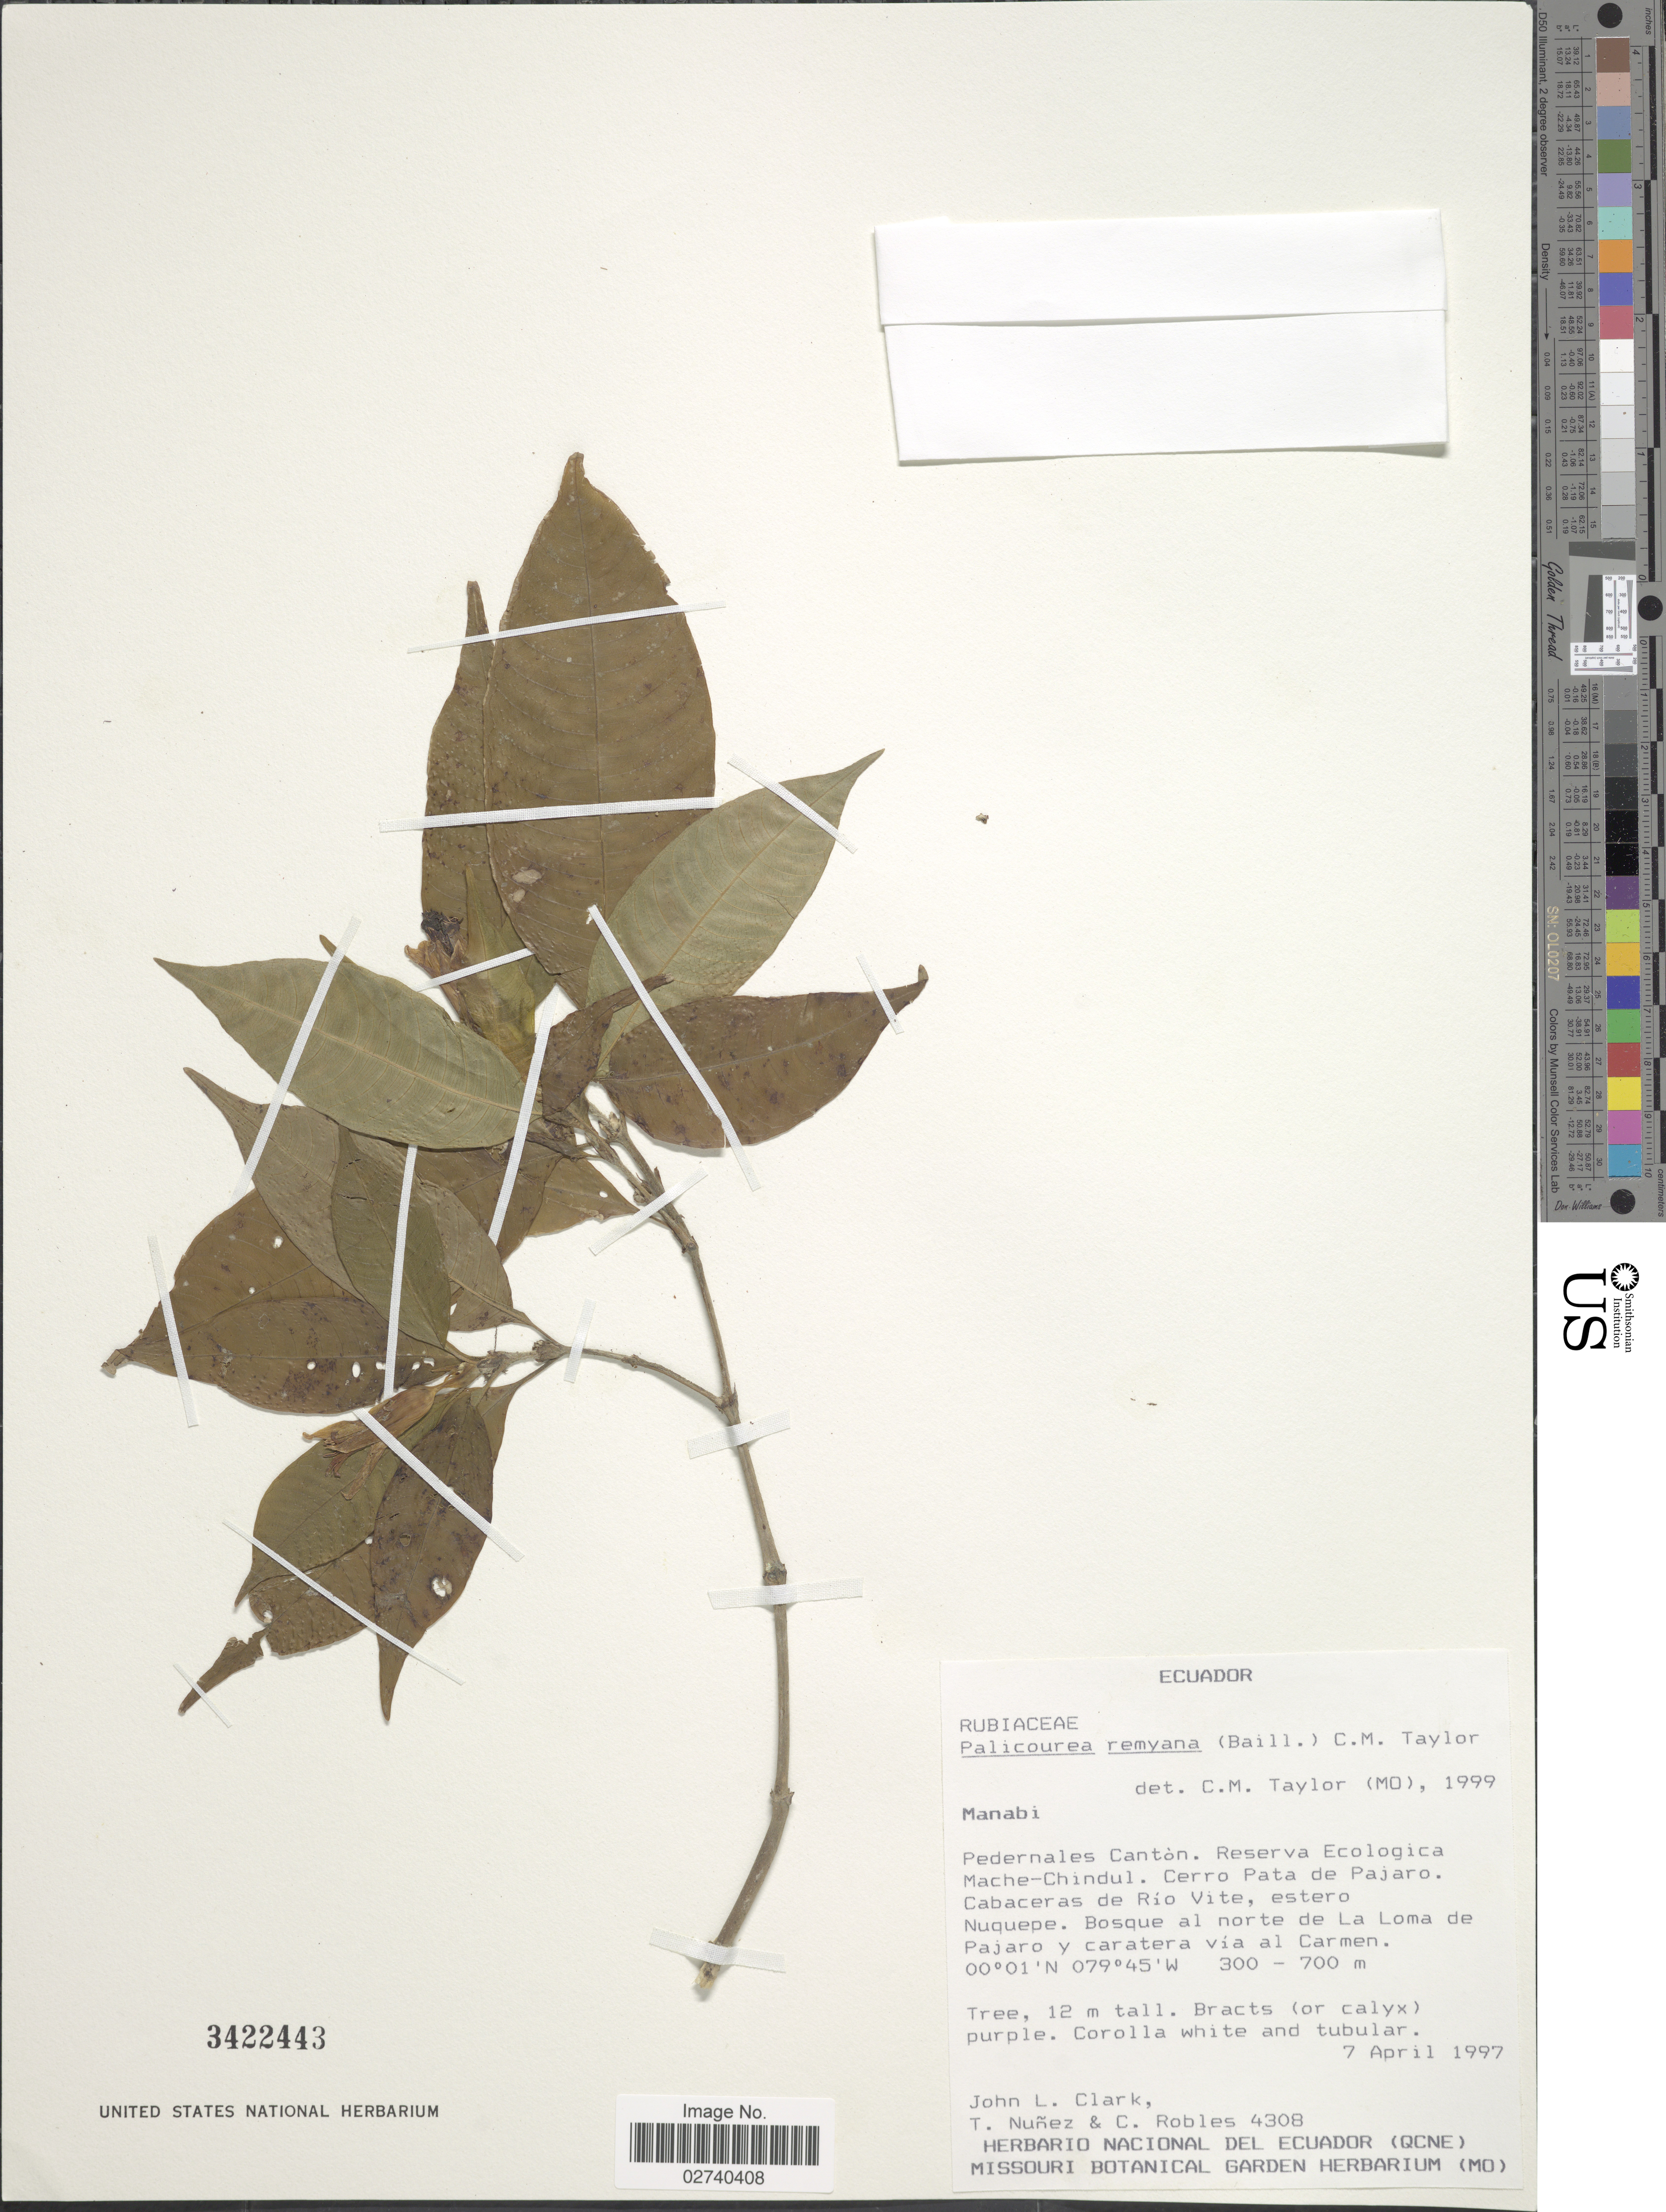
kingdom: Plantae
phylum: Tracheophyta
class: Magnoliopsida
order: Gentianales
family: Rubiaceae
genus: Palicourea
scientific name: Palicourea remyana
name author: (Baill.) C.M. Taylor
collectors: J. L. Clark, T. Núñez & C. Robles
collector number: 4308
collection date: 1997-04-07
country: Ecuador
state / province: Manabí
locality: Pedernales. Canton. Reserva Ecologica Mache-Chindul. Cerro Pata de Pajaro. Cabaceres de Rio Vite, estero Nuquepe. Bosque al norte de La Loma de Pajaro y caratera via al Carmen.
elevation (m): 300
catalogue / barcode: US 3422443